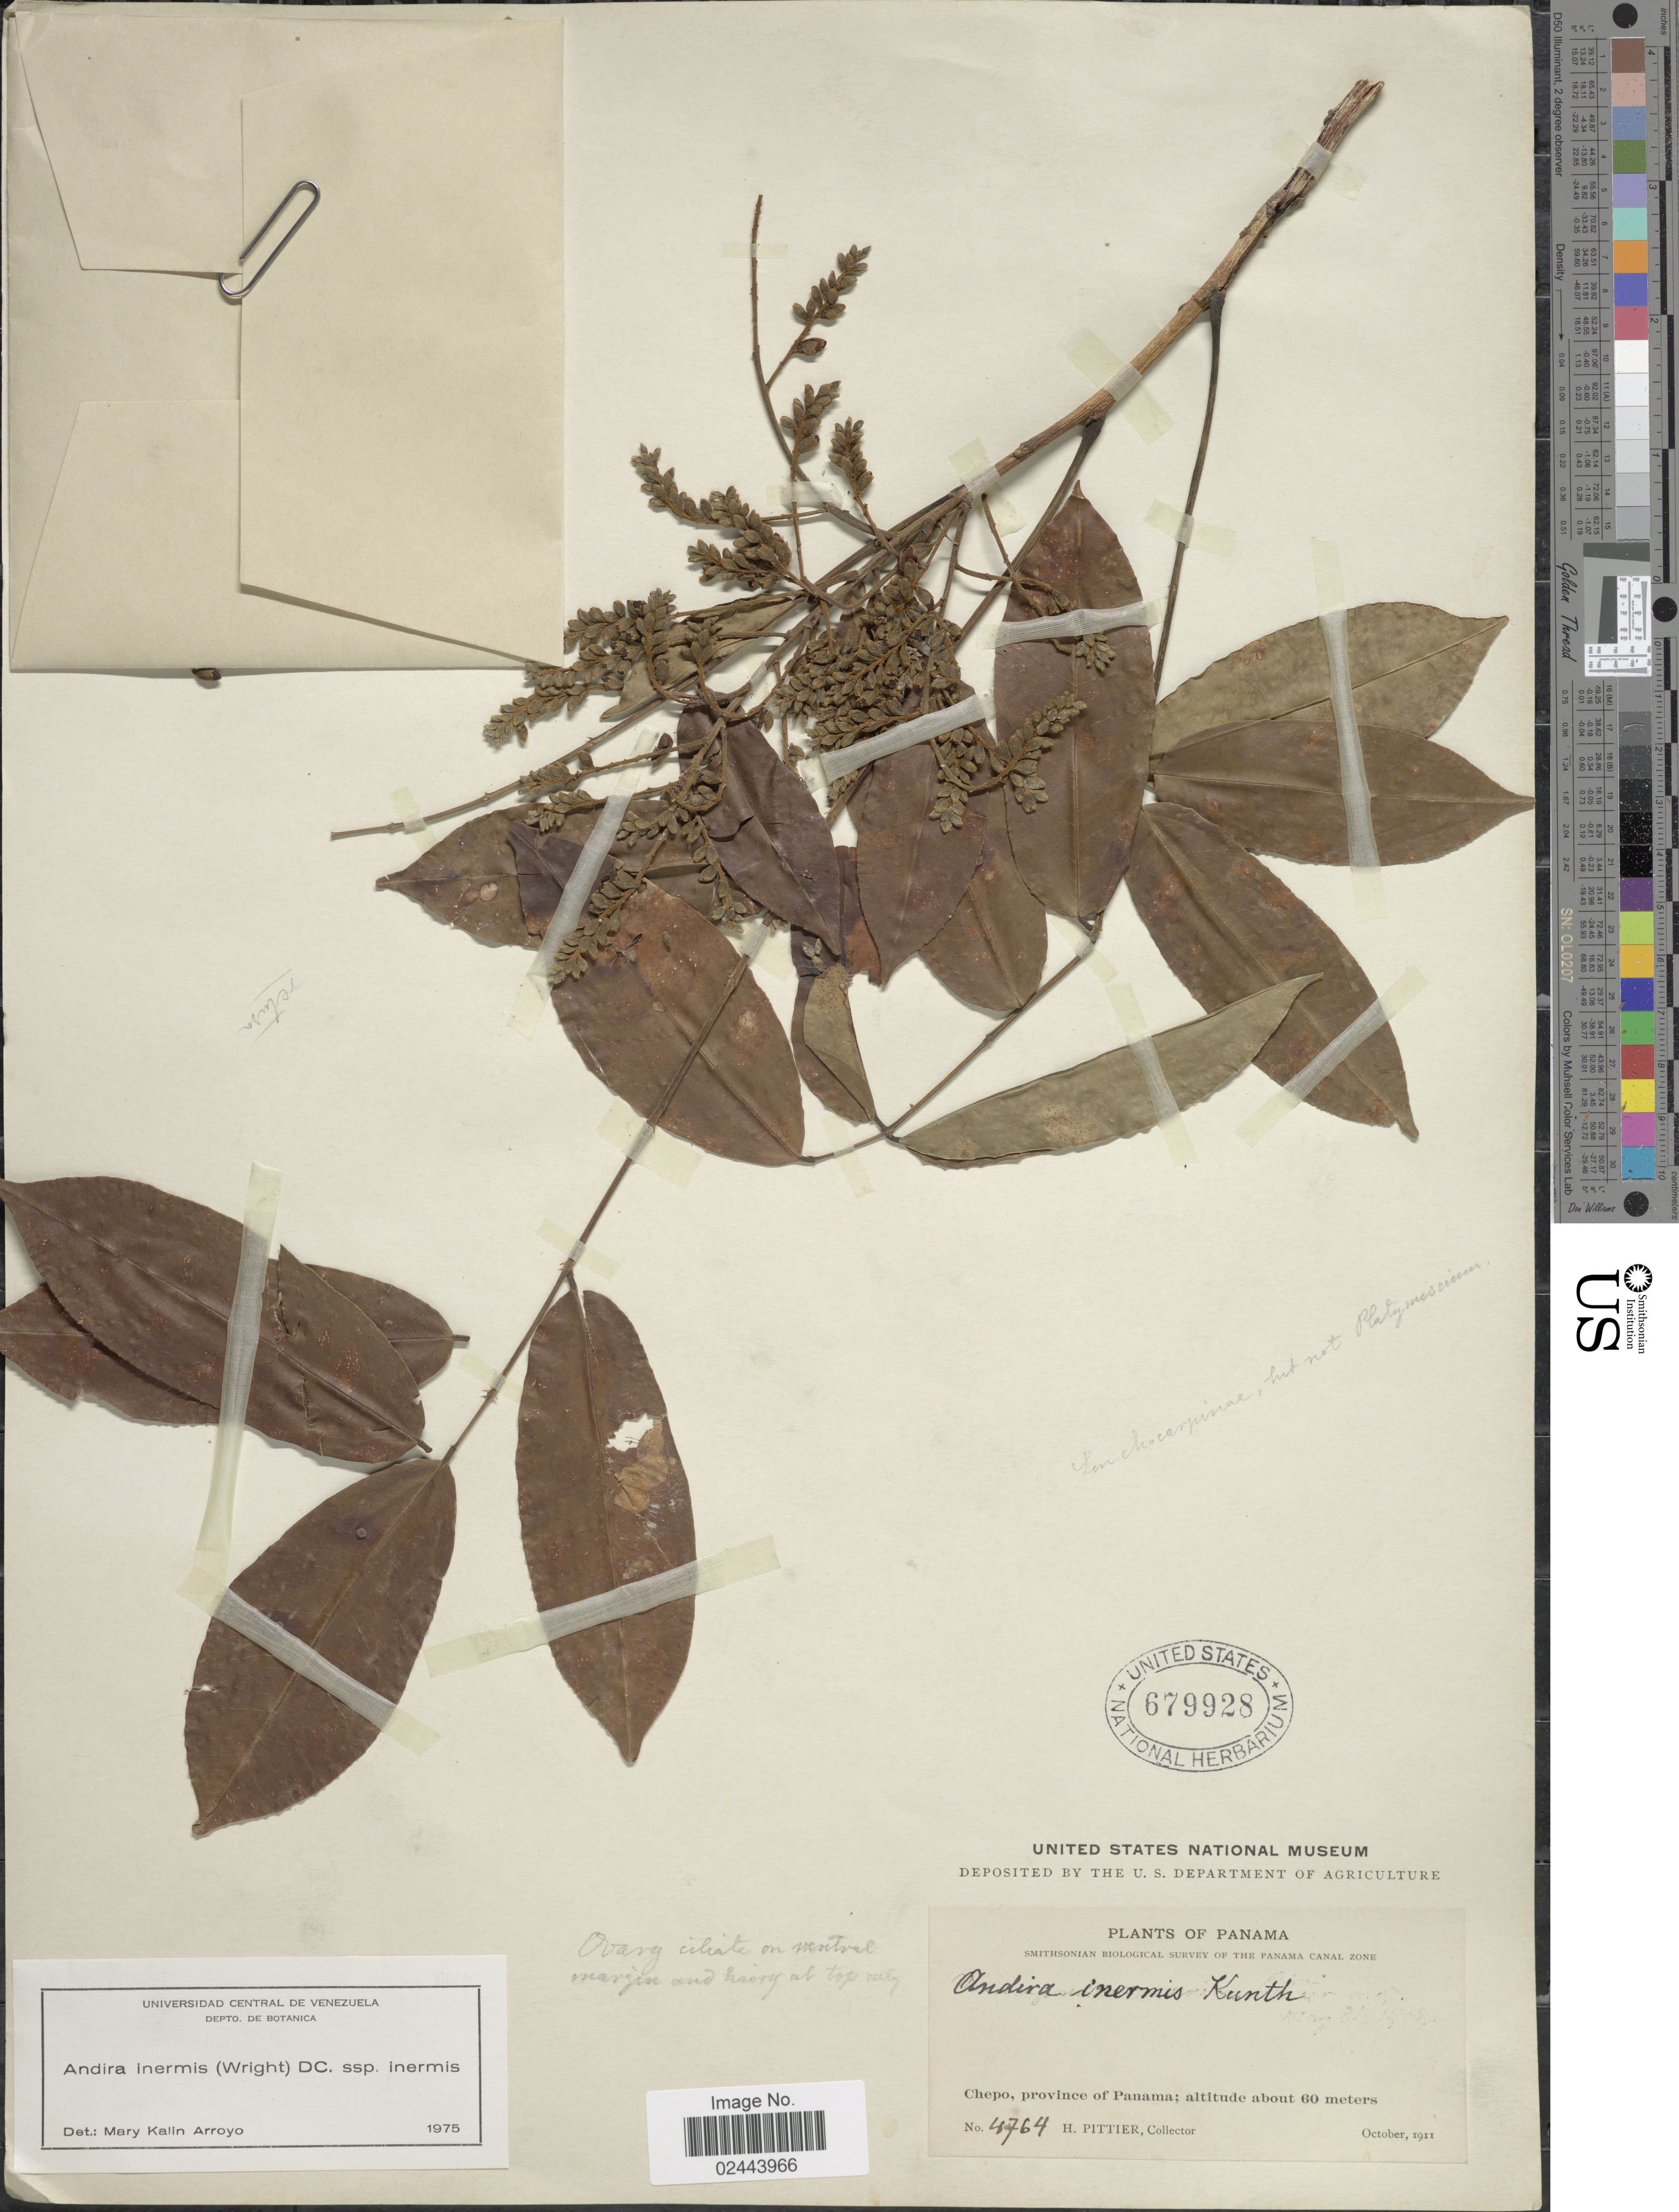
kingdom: Plantae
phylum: Tracheophyta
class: Magnoliopsida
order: Fabales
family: Fabaceae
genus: Andira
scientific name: Andira inermis subsp. inermis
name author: (W. Wright) Kunth ex DC.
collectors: H. F. Pittier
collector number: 4764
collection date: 1911-10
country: Panama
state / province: Panamá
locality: Chepo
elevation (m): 60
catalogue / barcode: US 679928